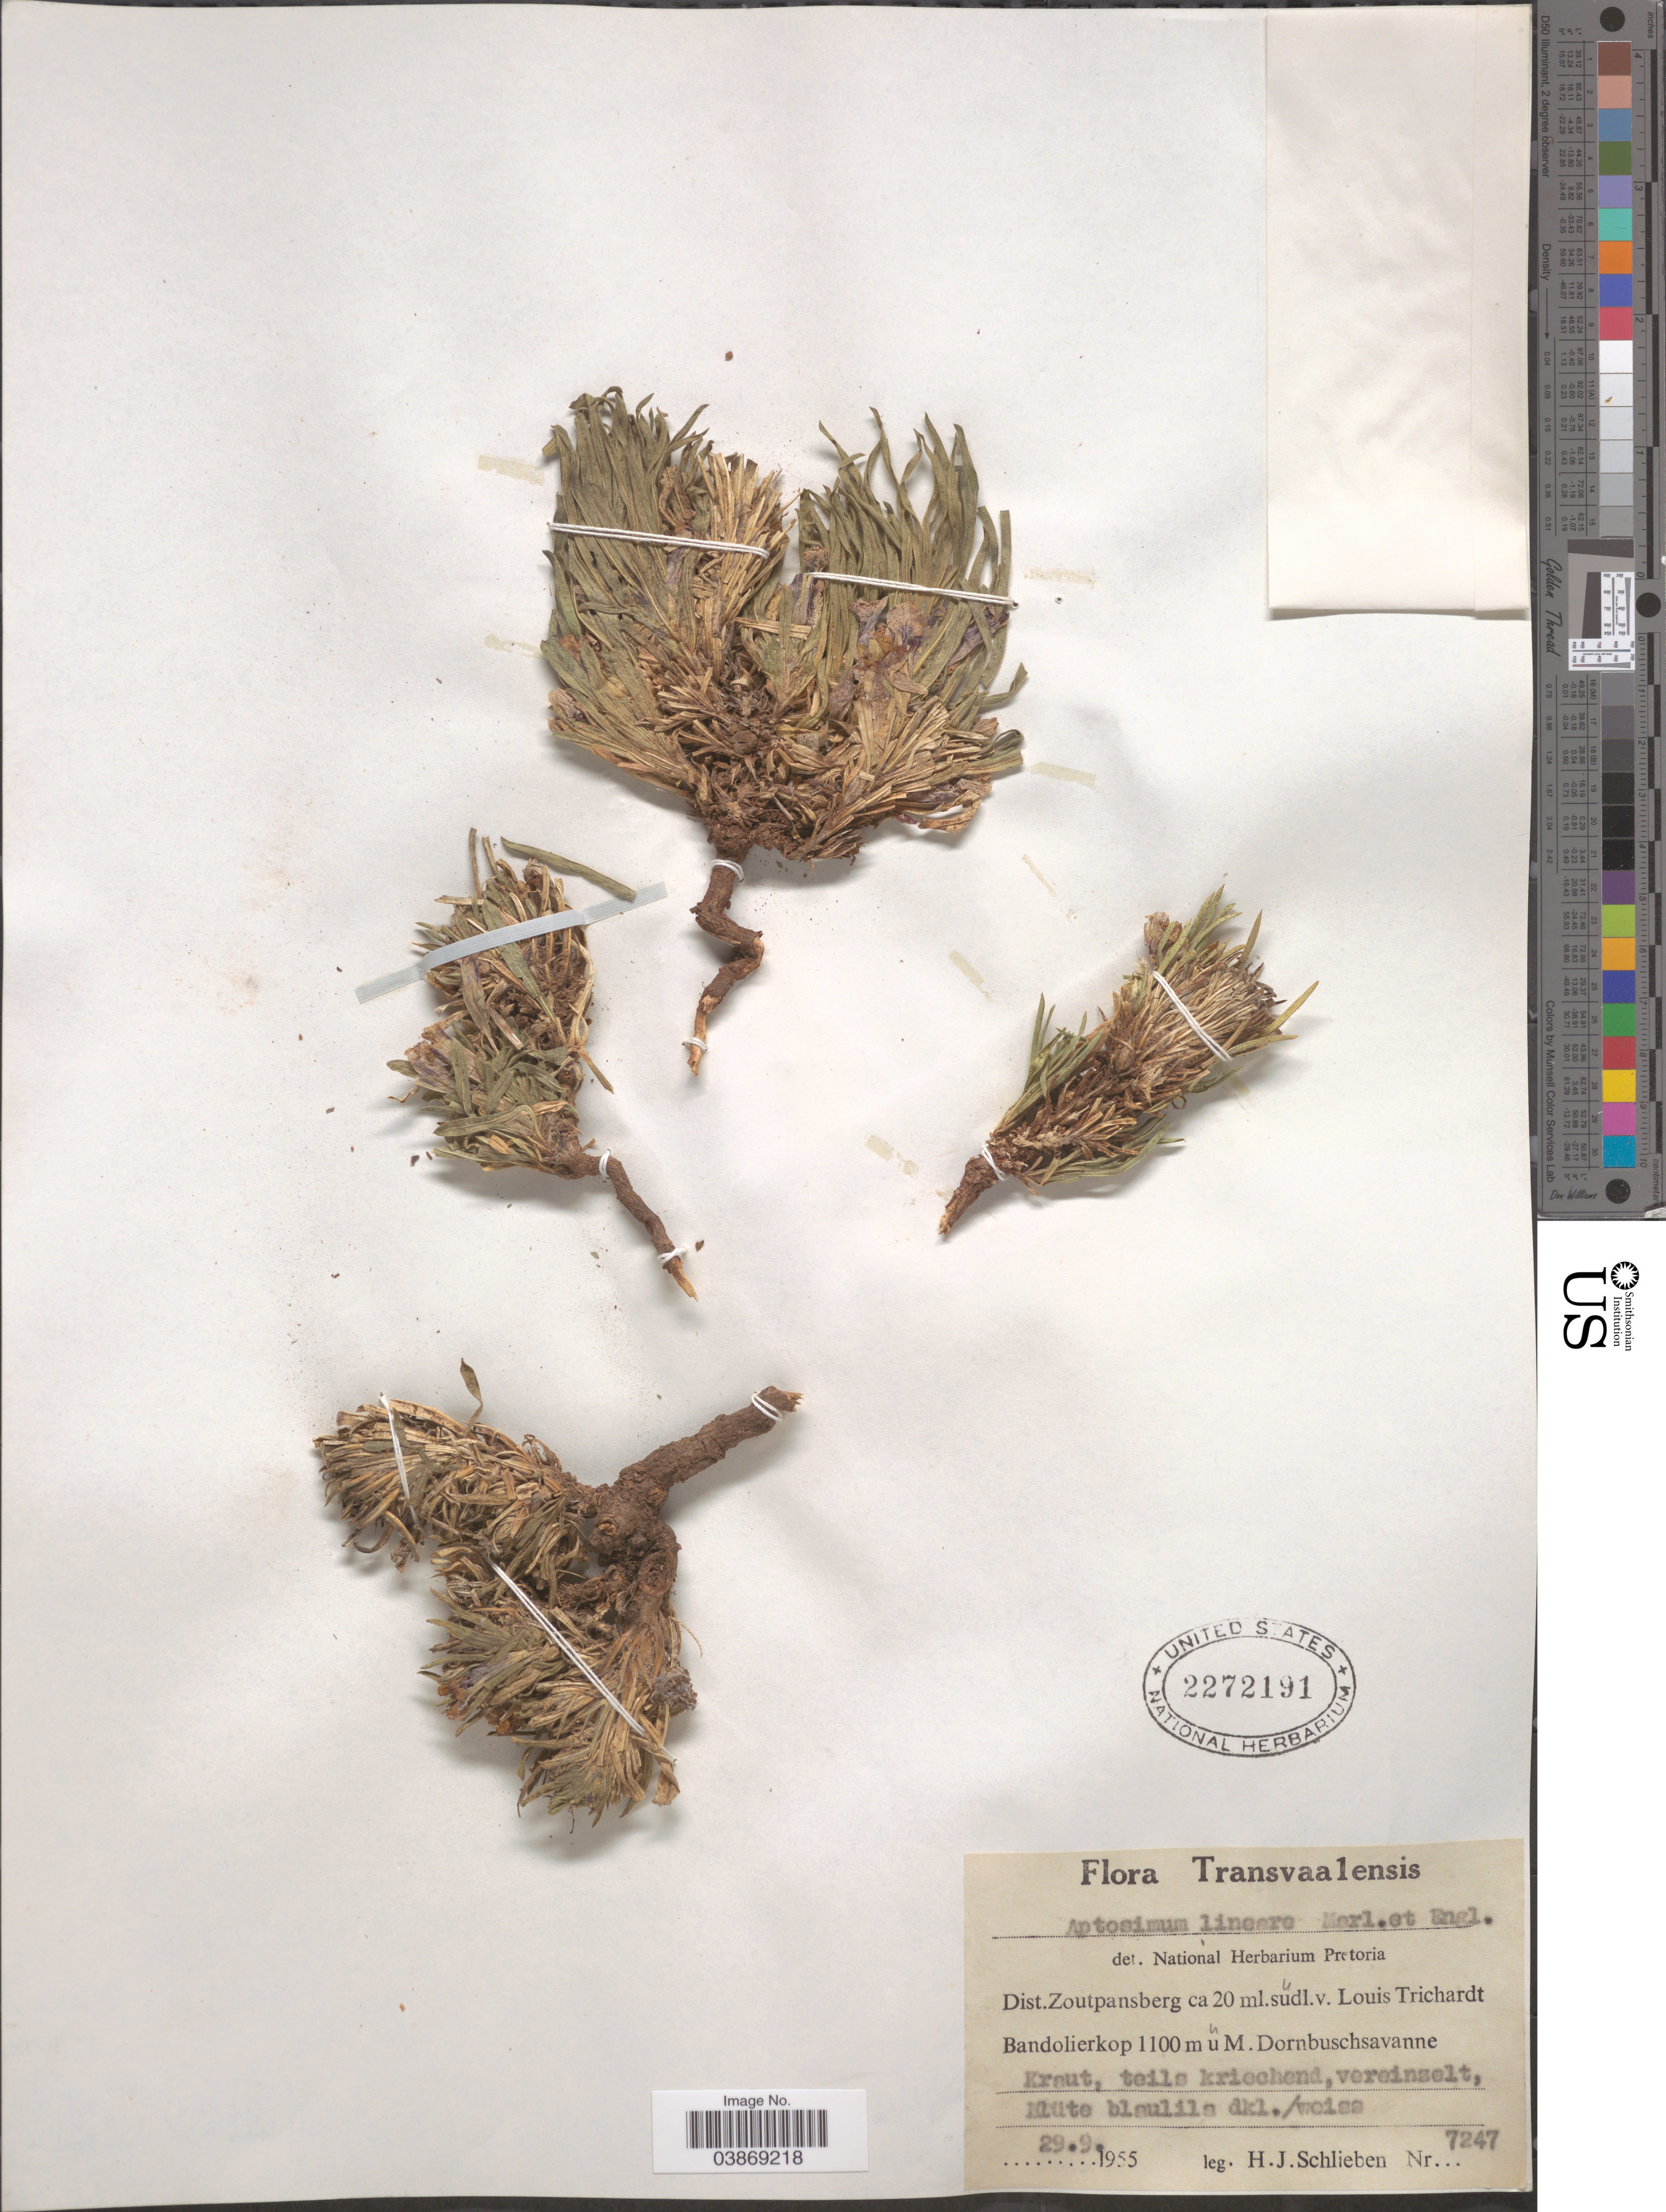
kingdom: Plantae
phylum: Tracheophyta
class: Magnoliopsida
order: Lamiales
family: Scrophulariaceae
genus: Aptosimum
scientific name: Aptosimum lineare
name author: Marloth & Engl.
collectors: H. J. Schlieben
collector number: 7247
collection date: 1955-09-29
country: South Africa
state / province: Limpopo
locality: Transvaalensis. Dist. Zoutspansberg ca 20ml.südl.v. Louis Trichardt. Bandolierkop.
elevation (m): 1100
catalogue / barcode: US 2272191